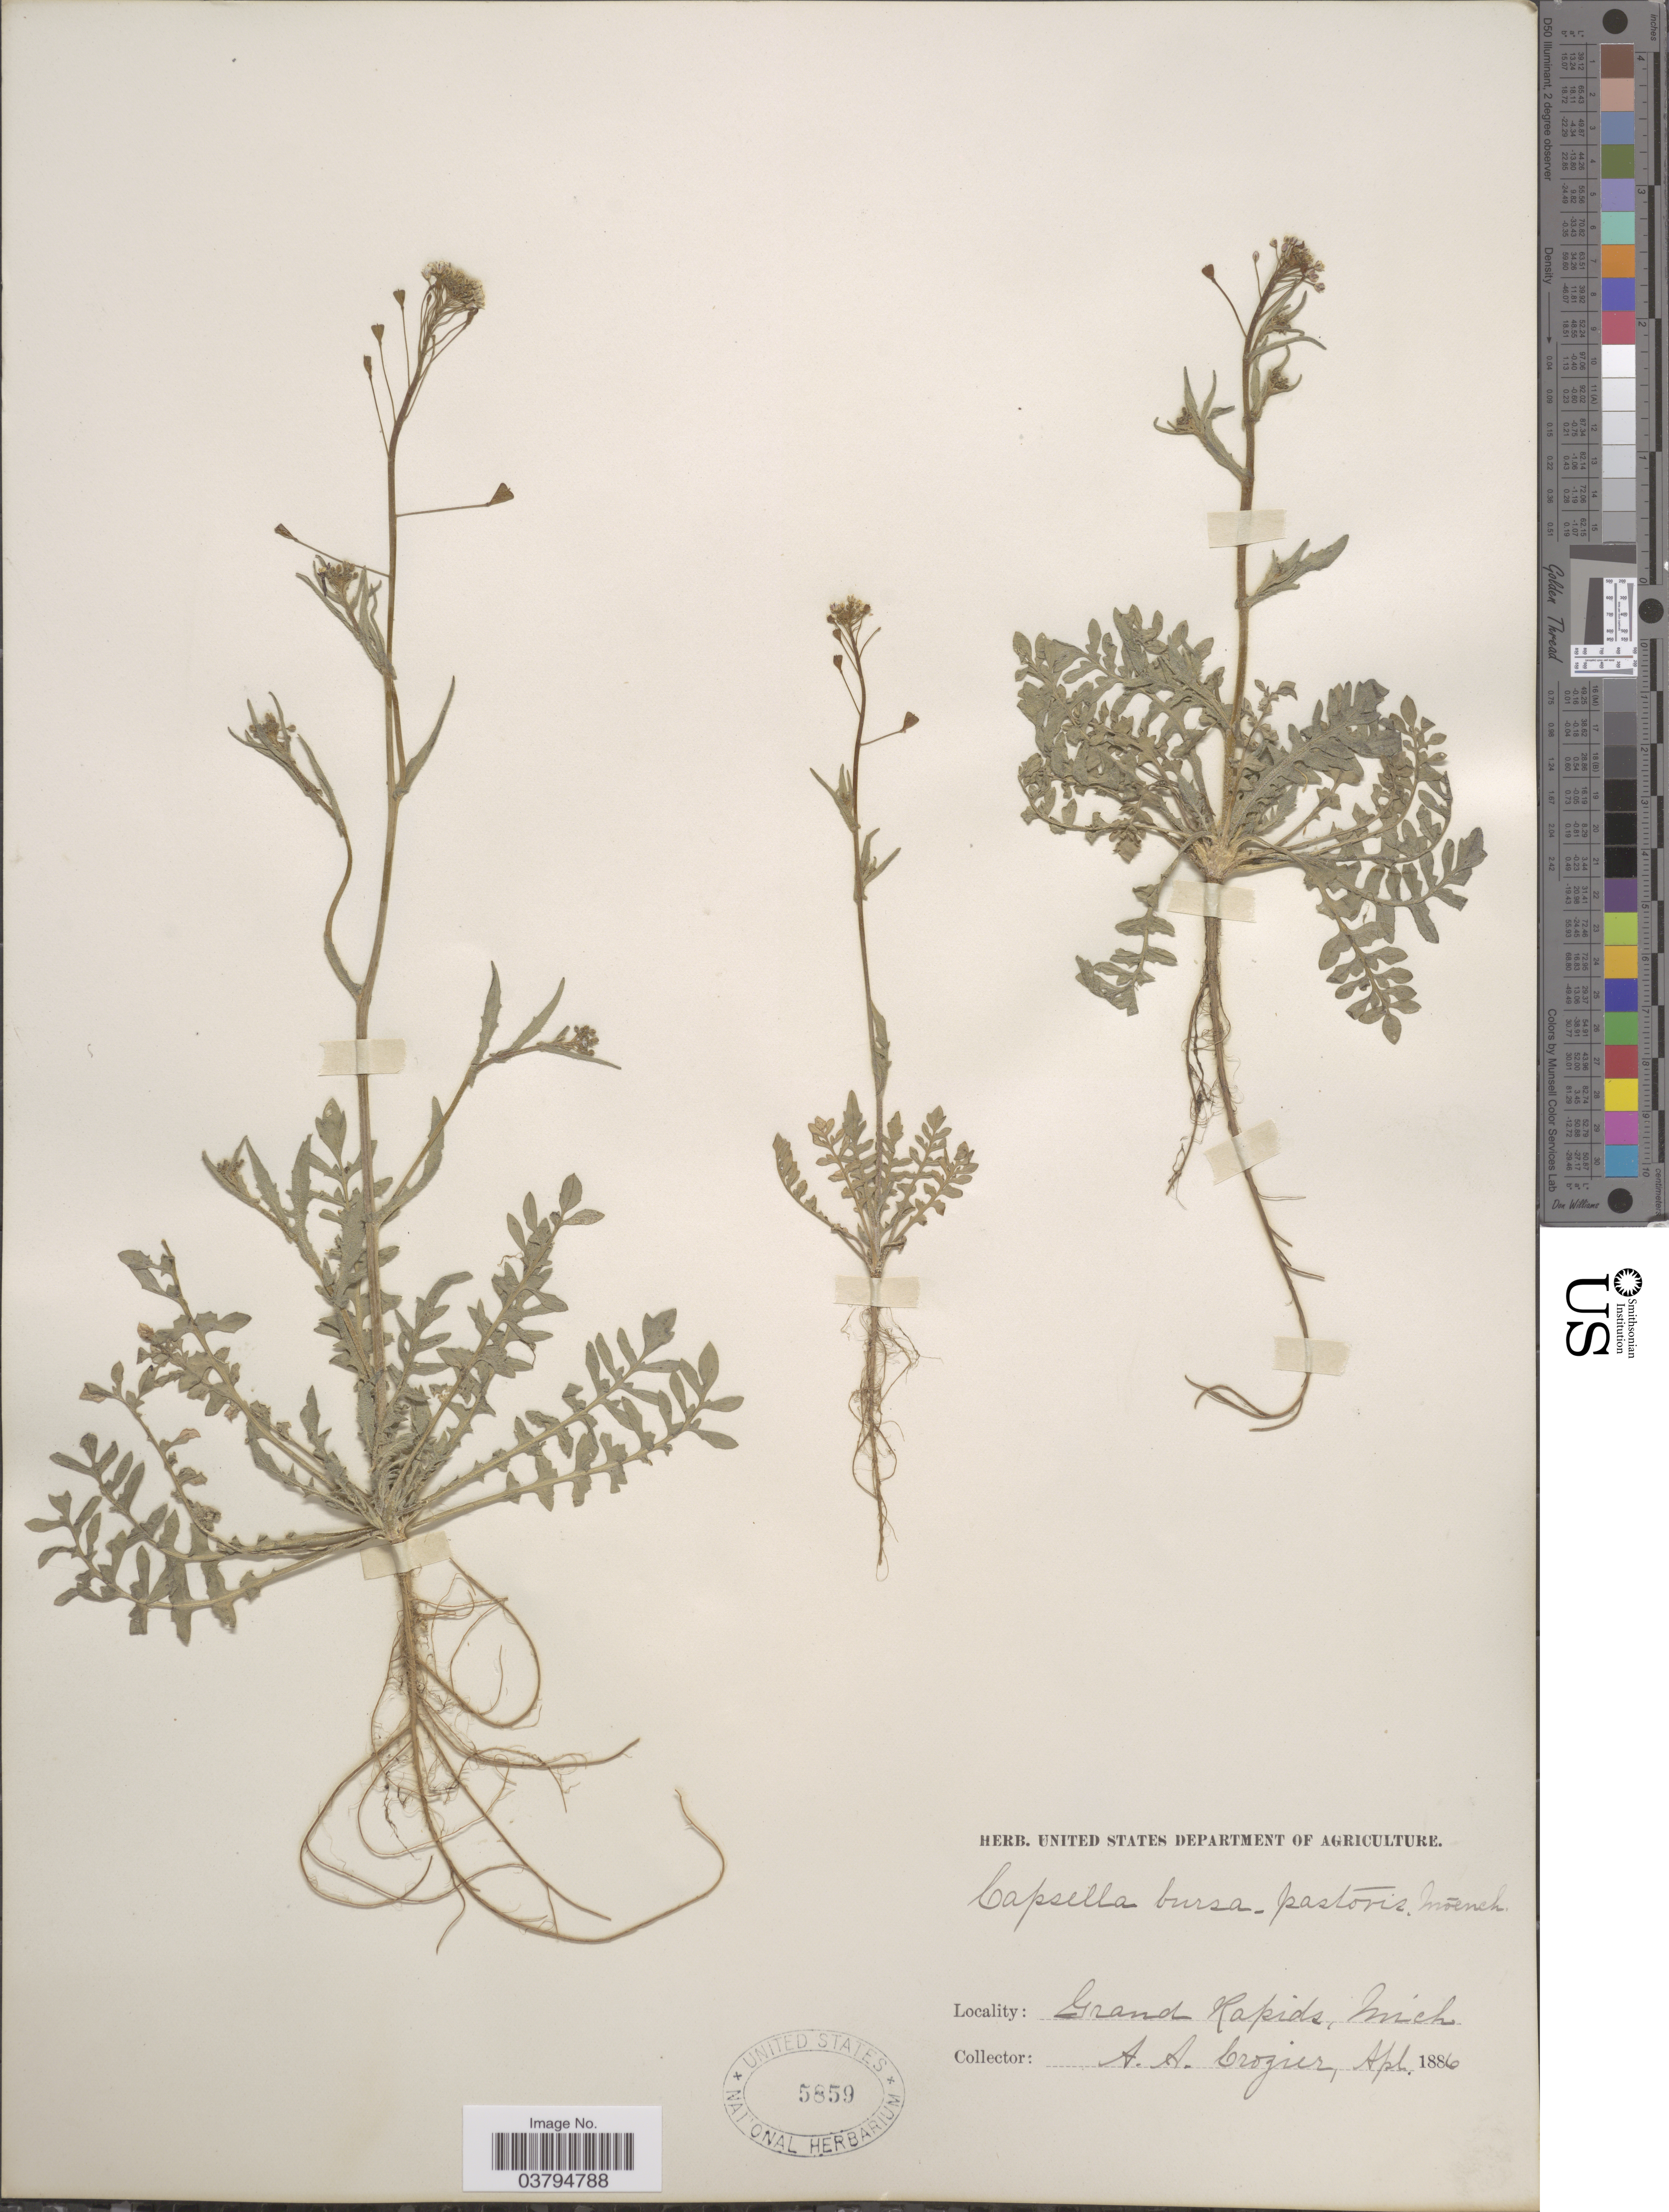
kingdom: Plantae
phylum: Tracheophyta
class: Magnoliopsida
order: Brassicales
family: Brassicaceae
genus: Capsella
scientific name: Capsella bursa-pastoris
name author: (L.) Medik.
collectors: A. Crozier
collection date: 1886-04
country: United States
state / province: Michigan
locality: Grand Rapids.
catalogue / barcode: US 5859